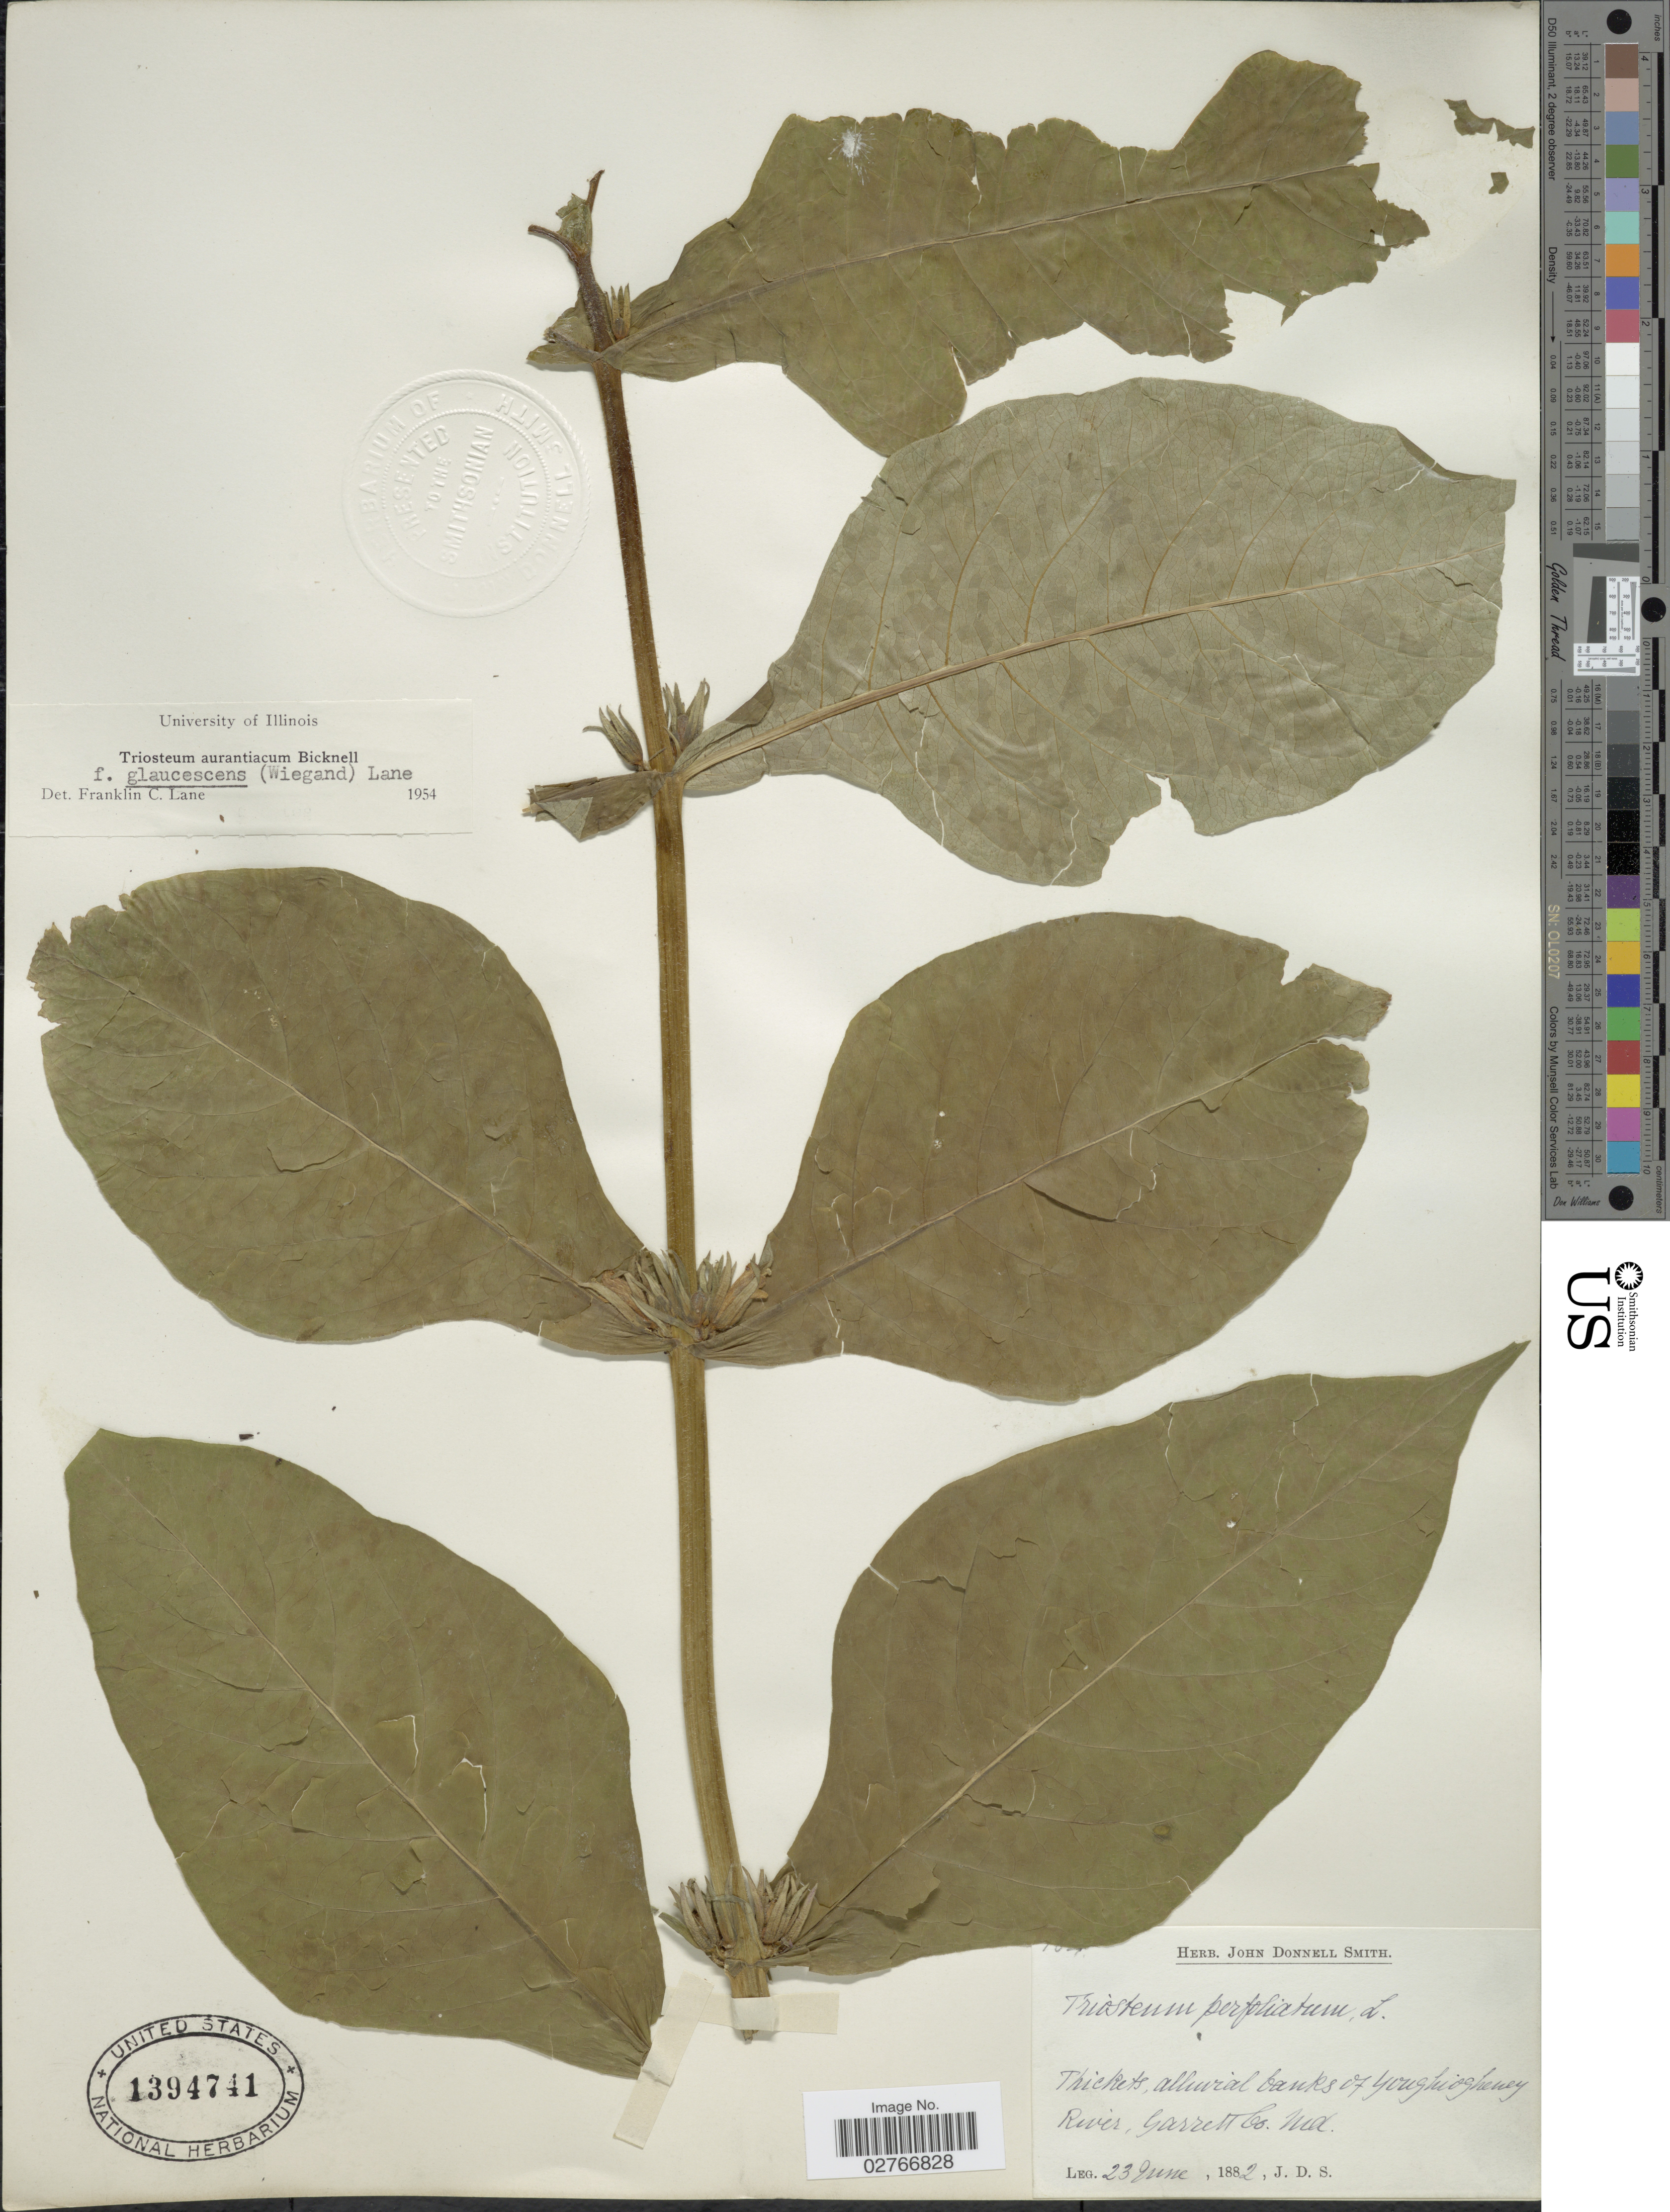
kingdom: Plantae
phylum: Tracheophyta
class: Magnoliopsida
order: Dipsacales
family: Caprifoliaceae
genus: Triosteum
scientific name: Triosteum aurantiacum f. glaucescens (Wiegand) F.C. Lane comb. and stat. nov. ined.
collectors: J. Donnell Smith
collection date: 1882-06-23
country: United States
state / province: Maryland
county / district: Garrett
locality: Alluvial banks of Youghiogheny River, Garrett Co.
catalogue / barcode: US 1394741